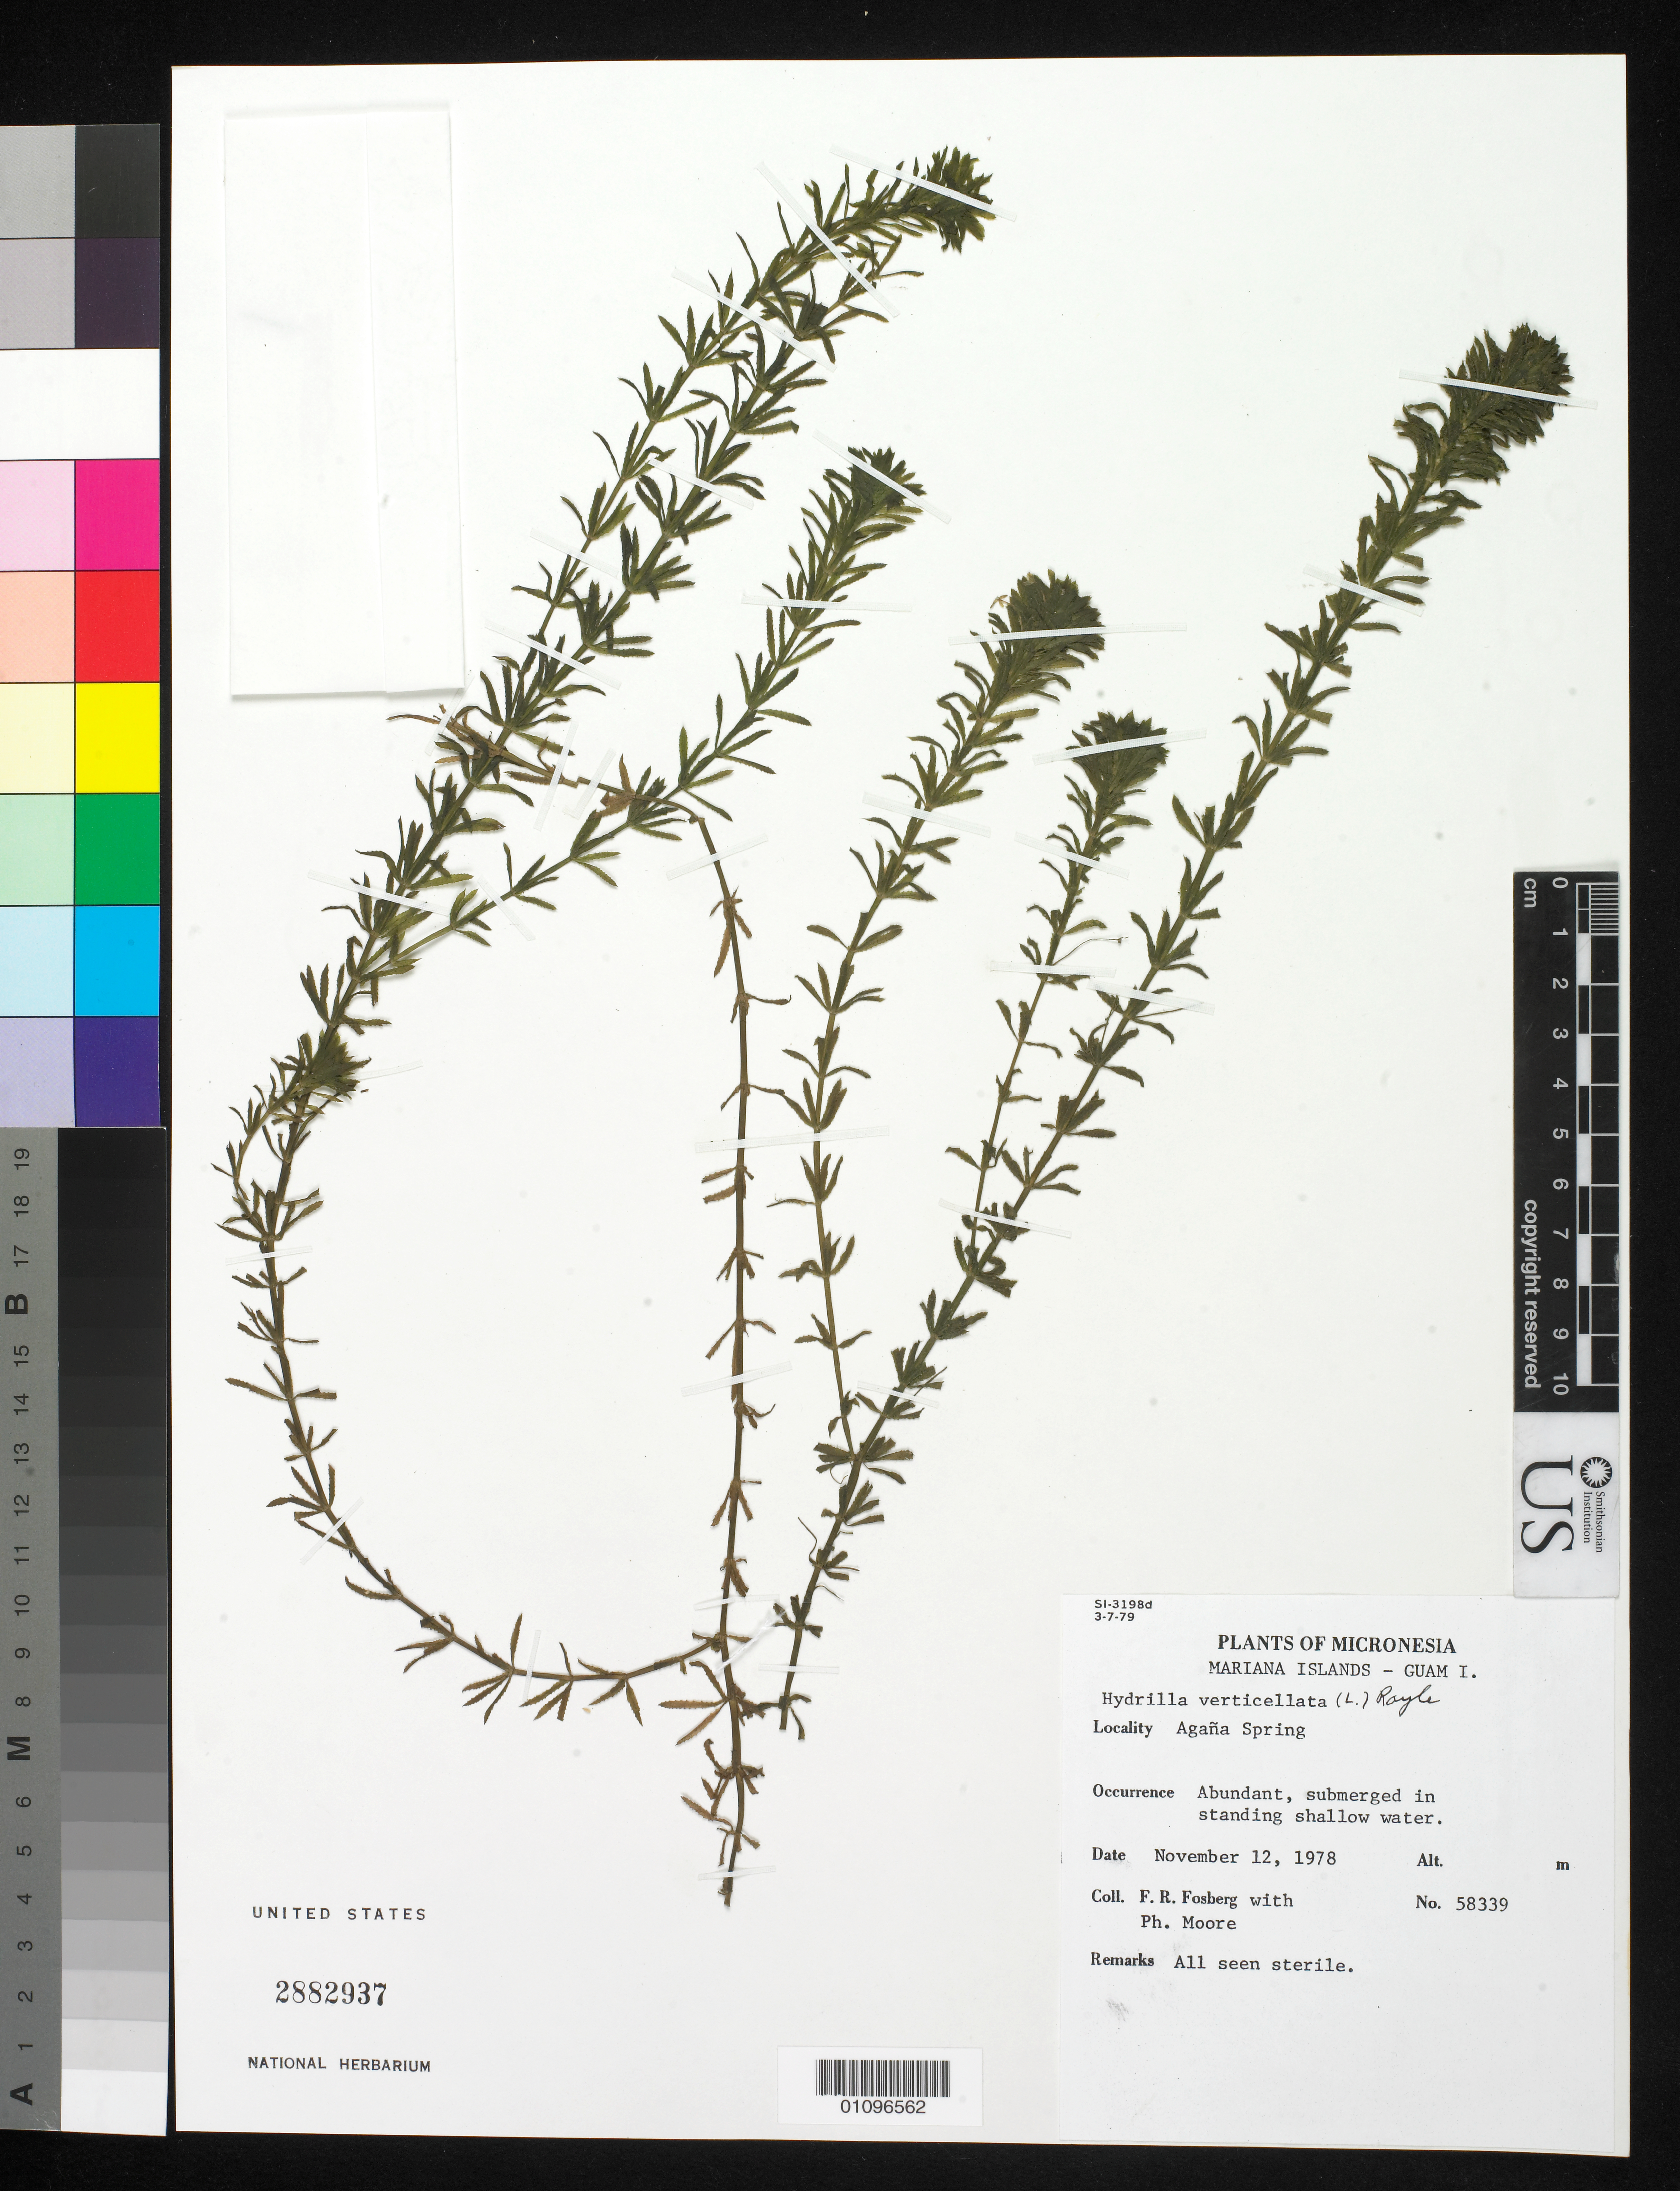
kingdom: Plantae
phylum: Tracheophyta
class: Liliopsida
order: Alismatales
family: Hydrocharitaceae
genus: Hydrilla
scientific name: Hydrilla verticillata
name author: (L. f.) Royle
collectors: F. R. Fosberg & P. H. Moore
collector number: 58339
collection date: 1978-11-12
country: Guam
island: Guam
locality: Agana Spring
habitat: Submerged in shallow standing water.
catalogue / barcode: US 2882937